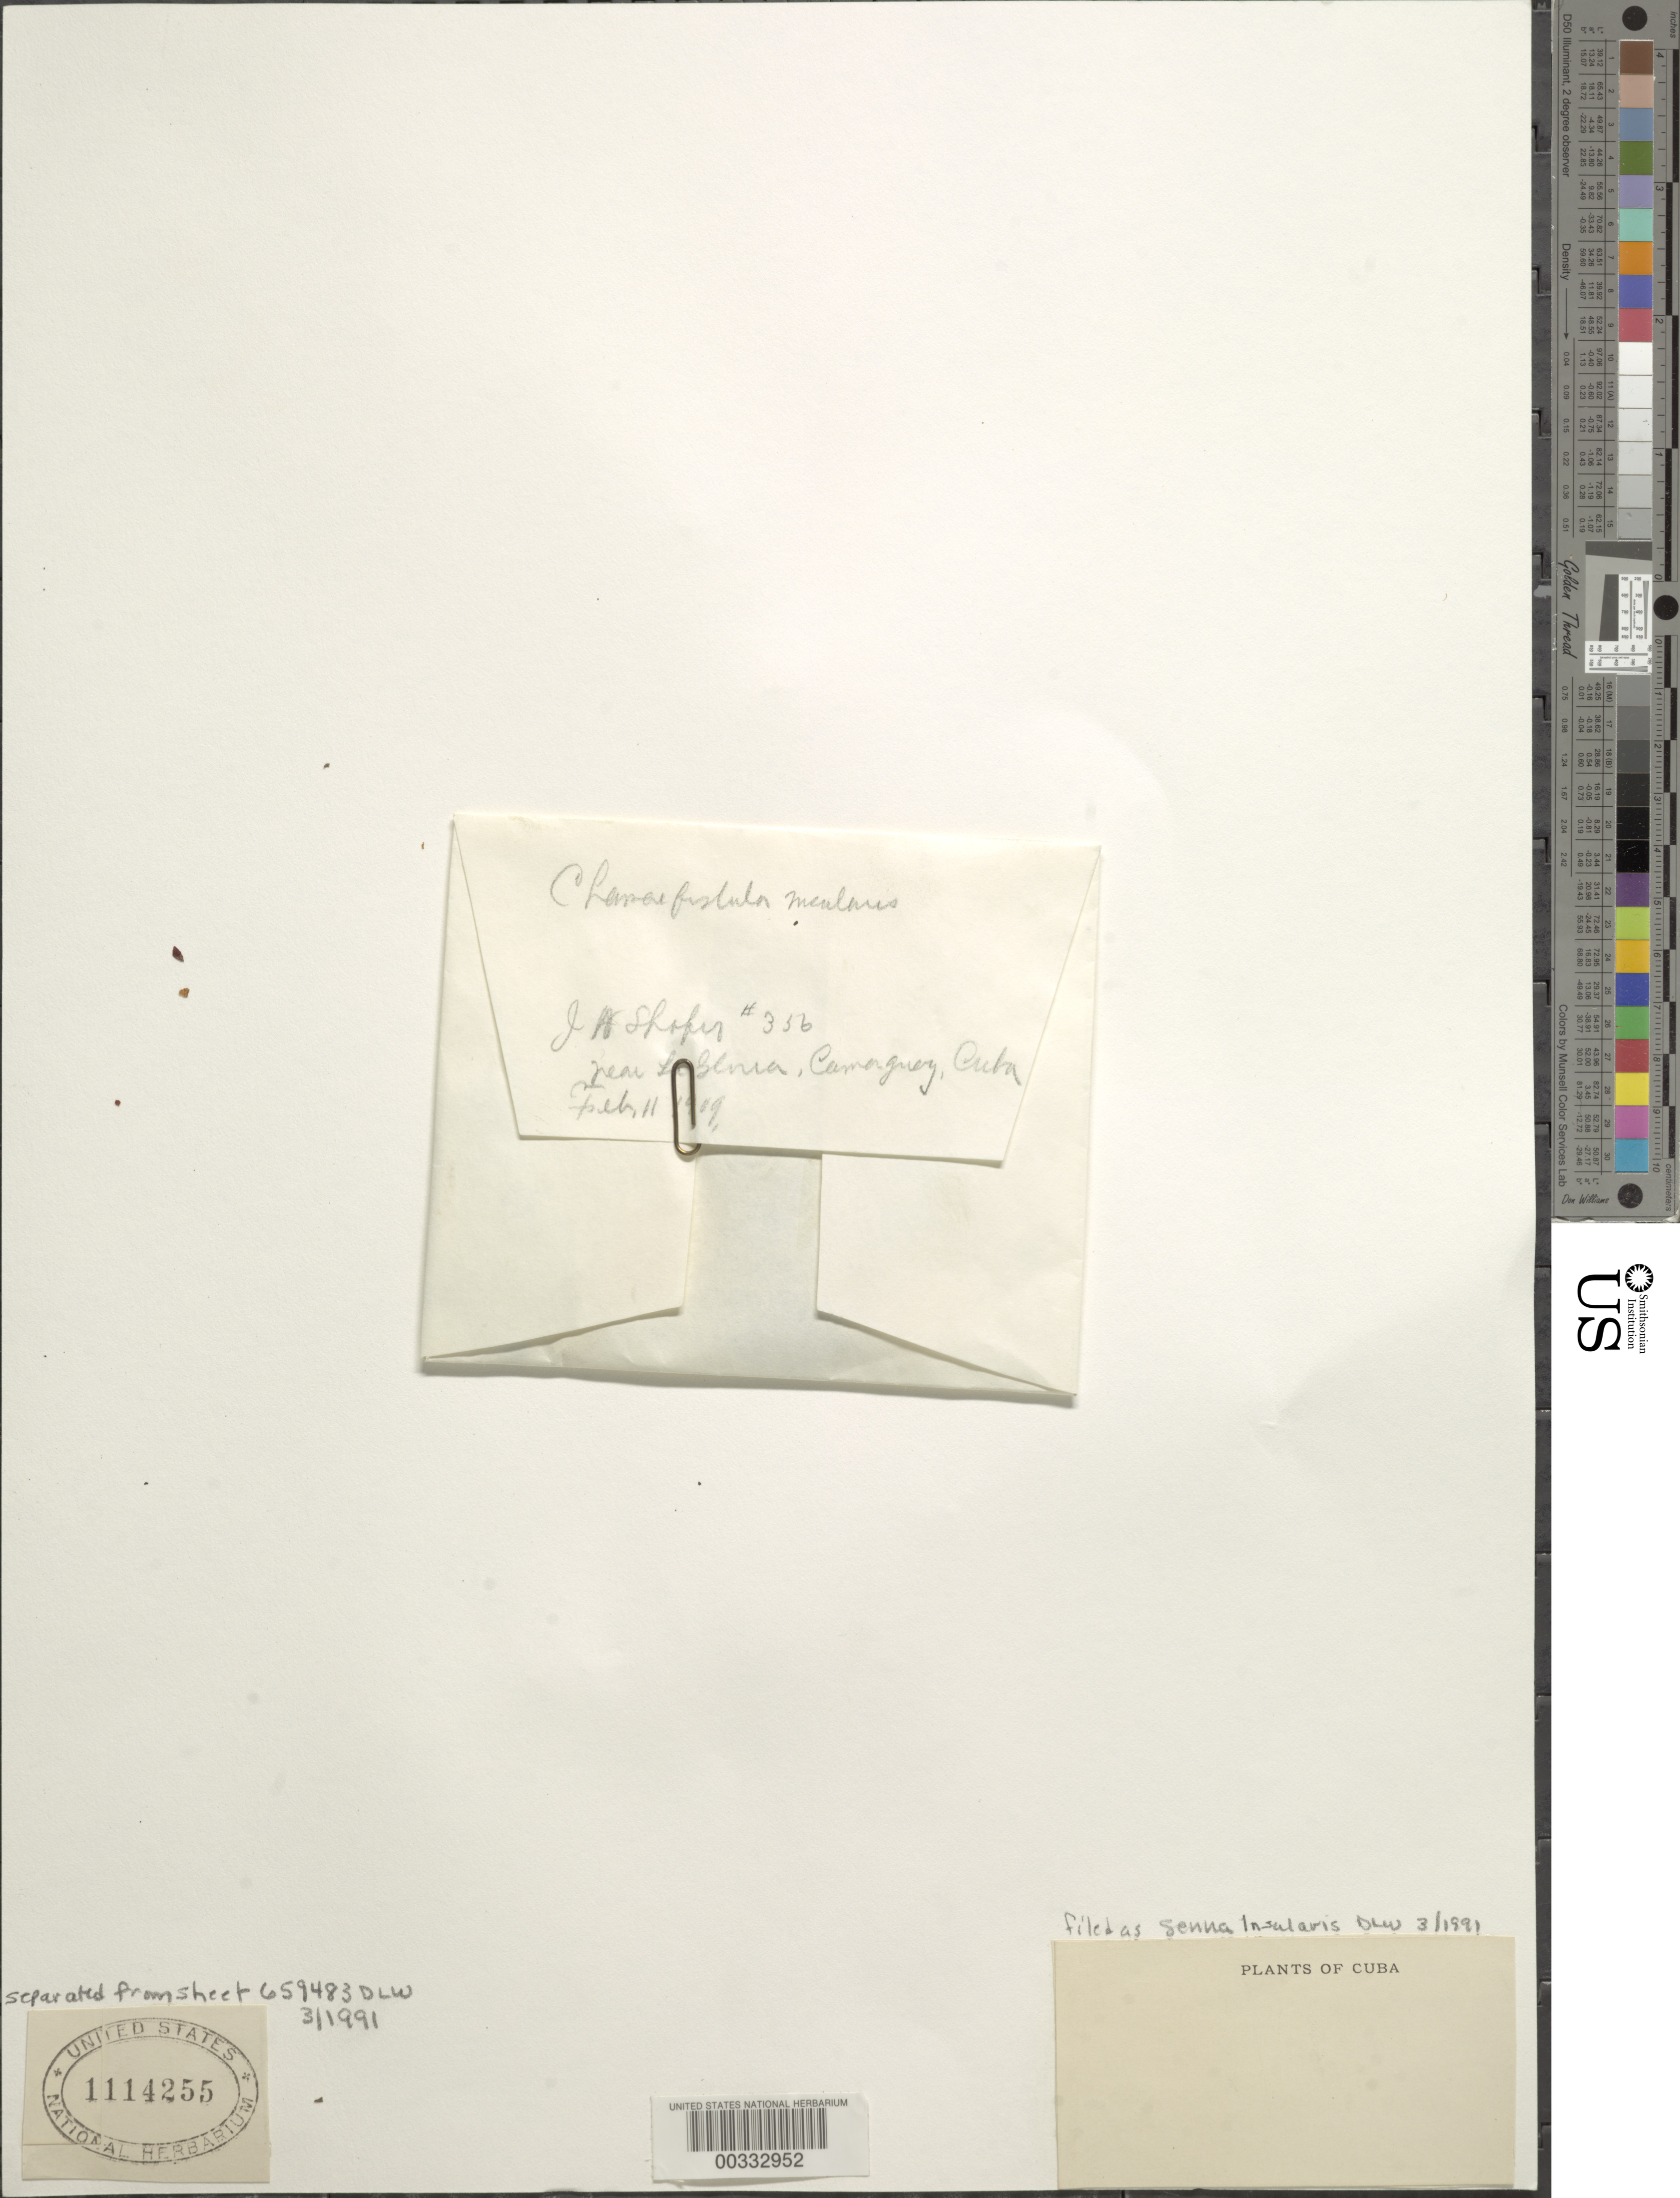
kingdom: Plantae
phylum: Tracheophyta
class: Magnoliopsida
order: Fabales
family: Fabaceae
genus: Senna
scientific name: Senna insularis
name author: (Britton & Rose) H.S. Irwin & Barneby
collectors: J. A. Shafer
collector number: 356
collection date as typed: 11 Feb 1909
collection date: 1909-02-11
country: Cuba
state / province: Camagüey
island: Greater Antilles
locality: Near La Gloria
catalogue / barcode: US 1114255